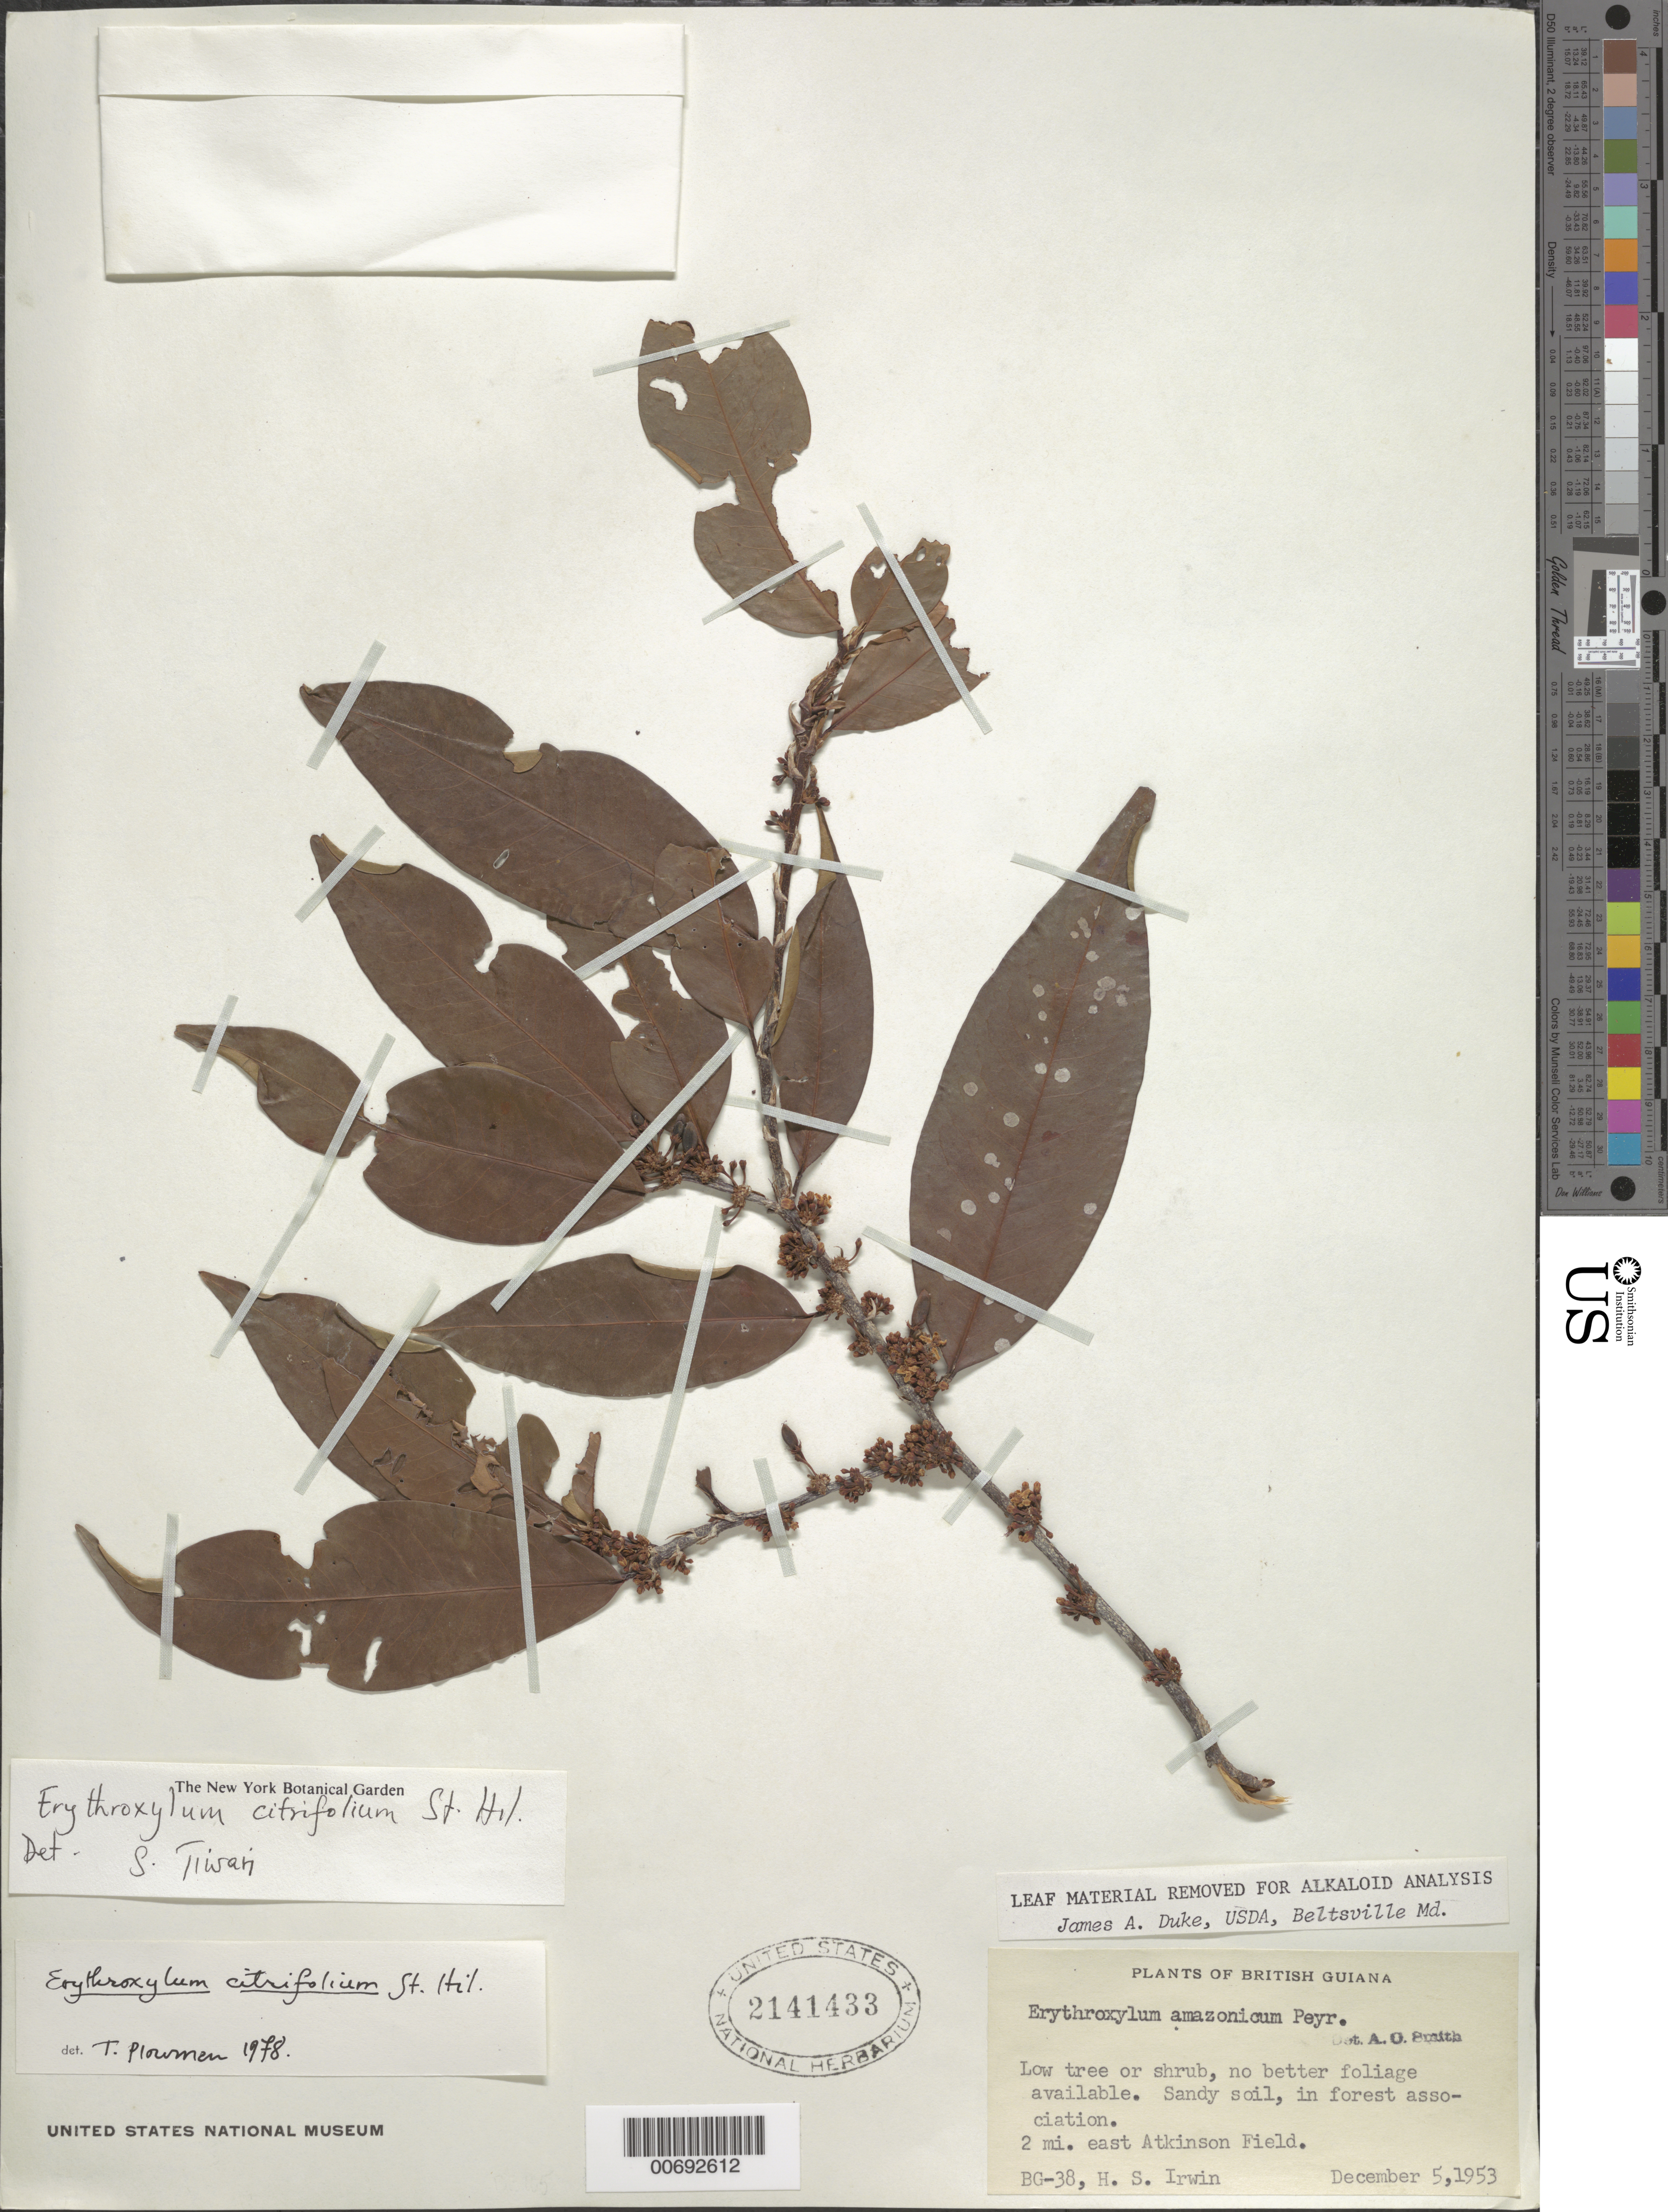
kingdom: Plantae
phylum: Tracheophyta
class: Magnoliopsida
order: Malpighiales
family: Erythroxylaceae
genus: Erythroxylum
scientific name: Erythroxylum citrifolium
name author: A. St.-Hil.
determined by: Tiwari, S.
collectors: H. Irwin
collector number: BG 38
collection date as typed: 5-Dec-53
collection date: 1953-12-05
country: Guyana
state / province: Demerara-Mahaica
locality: Atkinson Field, 2 mi. E of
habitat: Sandy soil, in forest association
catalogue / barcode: US 2141433